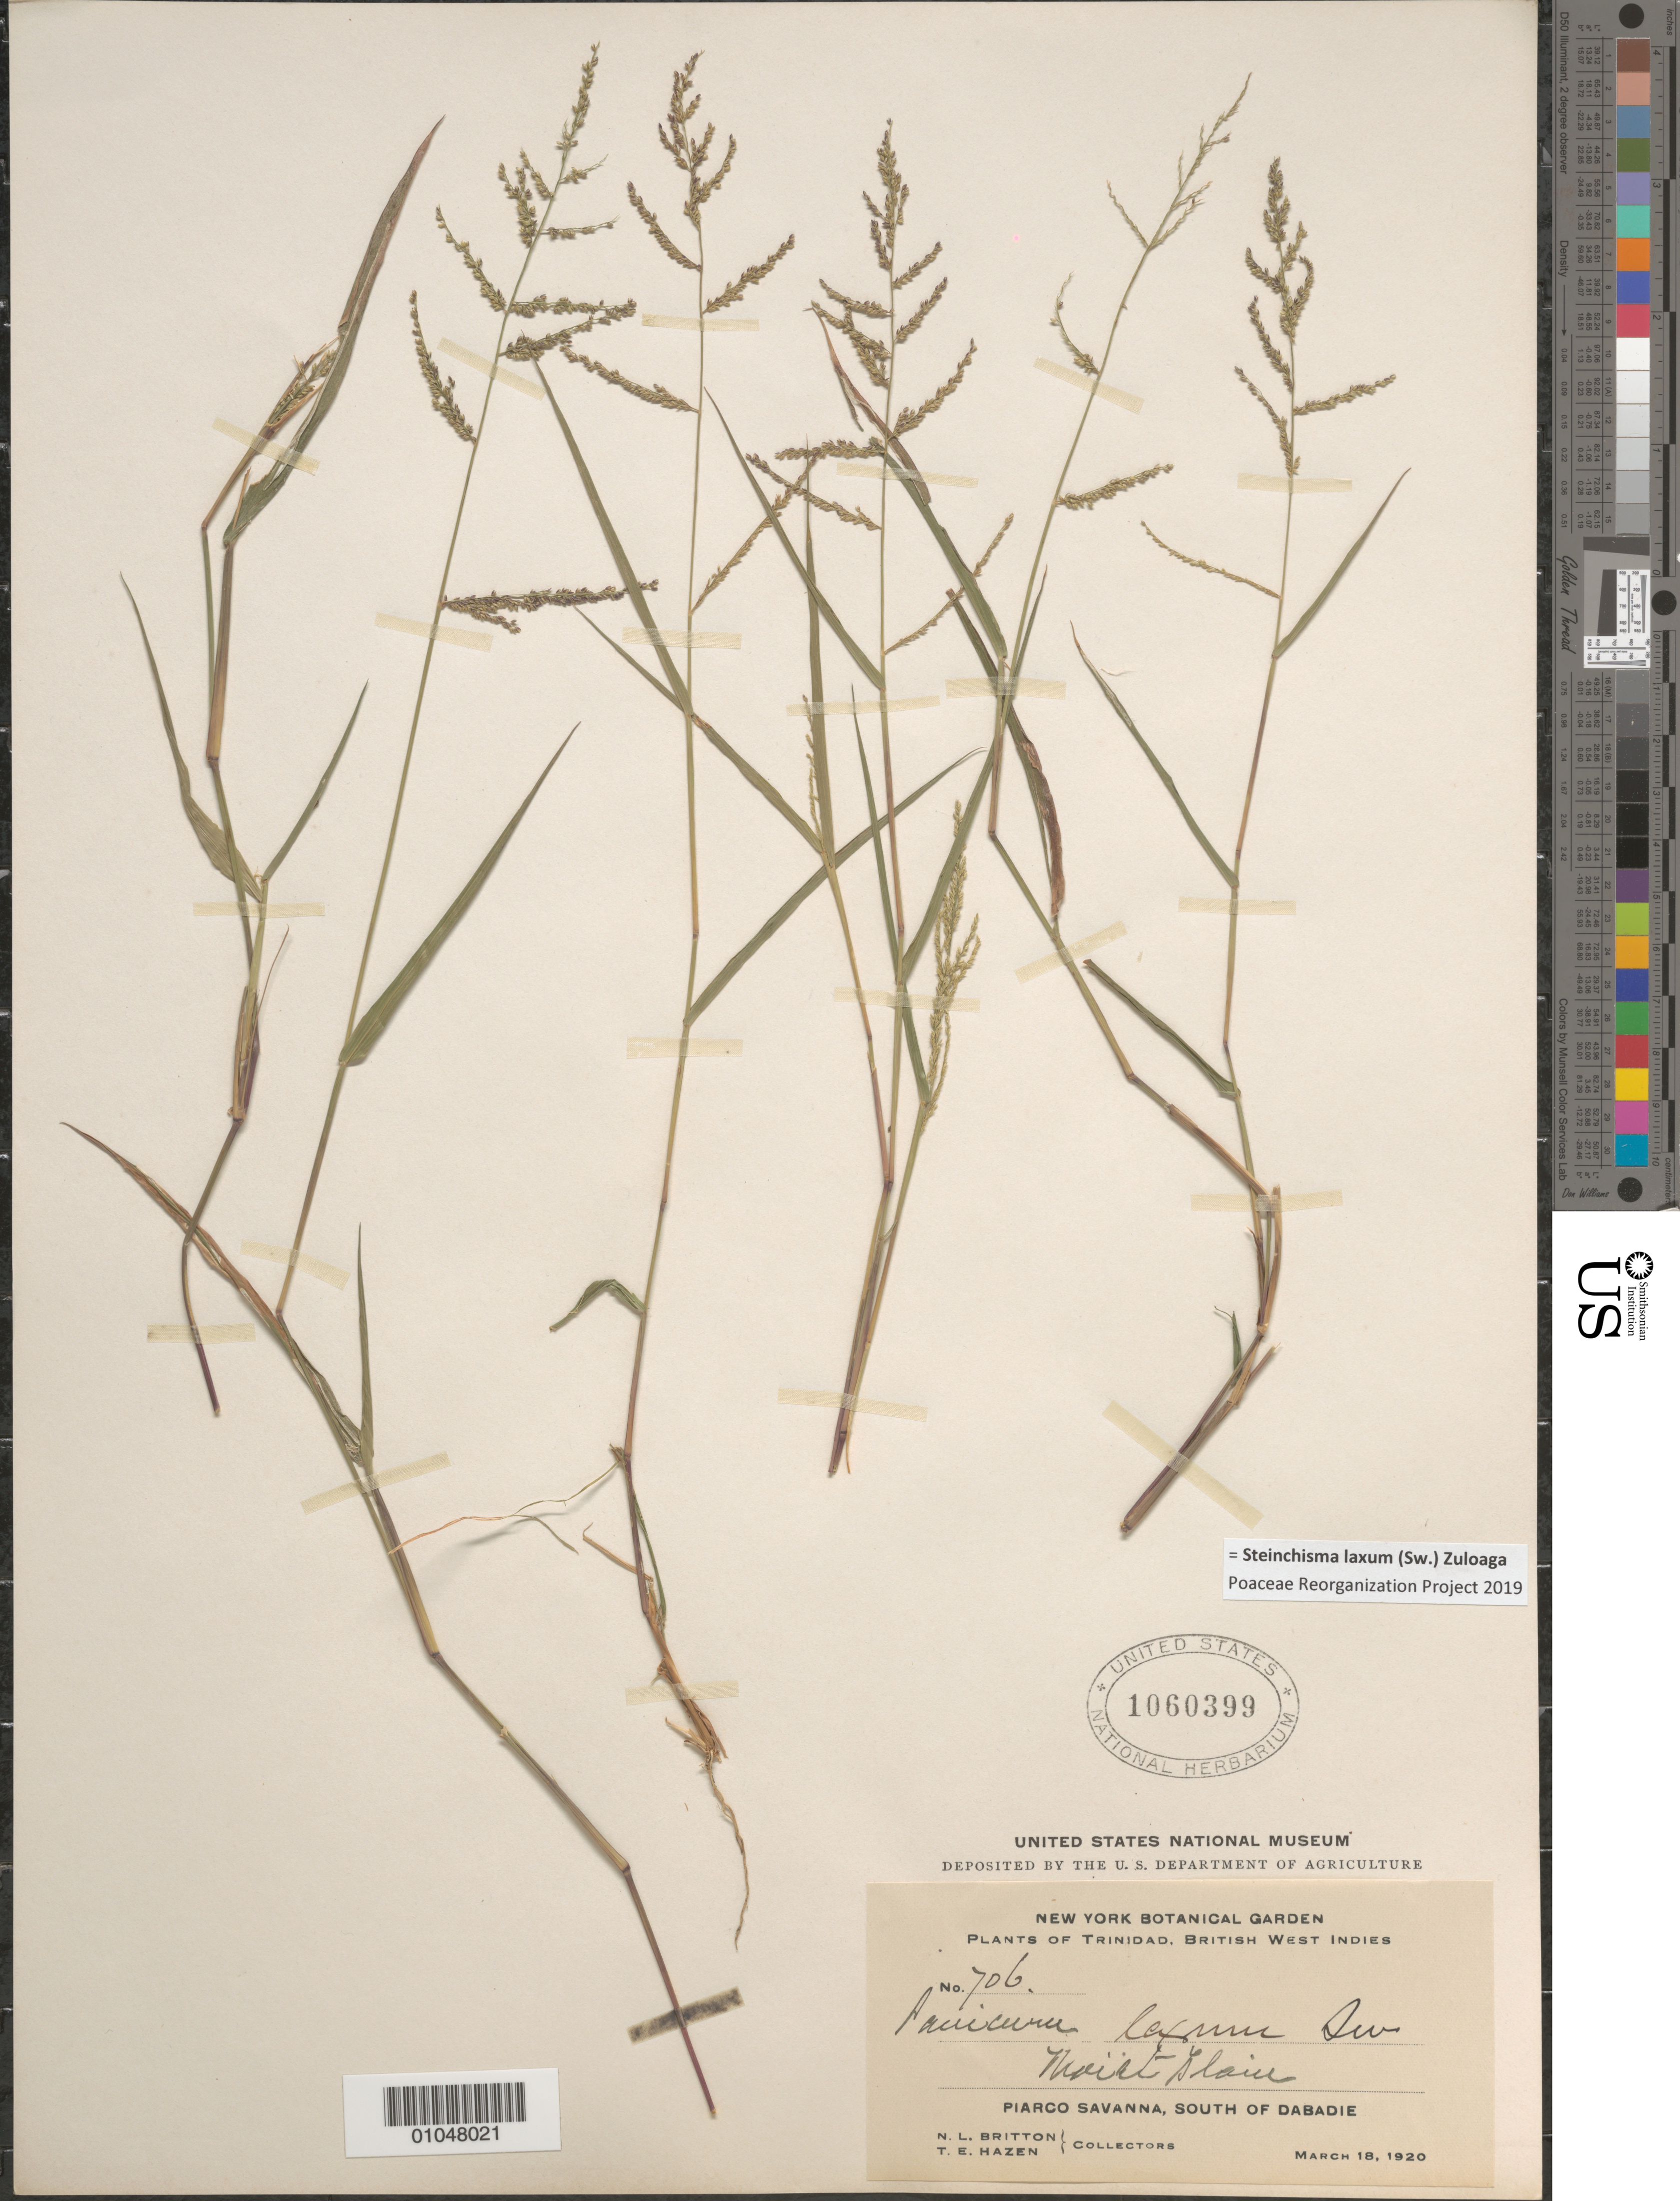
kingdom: Plantae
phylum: Tracheophyta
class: Liliopsida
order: Poales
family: Poaceae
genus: Panicum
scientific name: Panicum laxum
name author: Sw.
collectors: N. Britton & T. E. Hazen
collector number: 706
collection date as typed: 18 Mar 1920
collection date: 1920-03-18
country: Trinidad and Tobago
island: Trinidad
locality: Piarco savanna, S of Dabadie, moist plain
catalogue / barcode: US 1060399